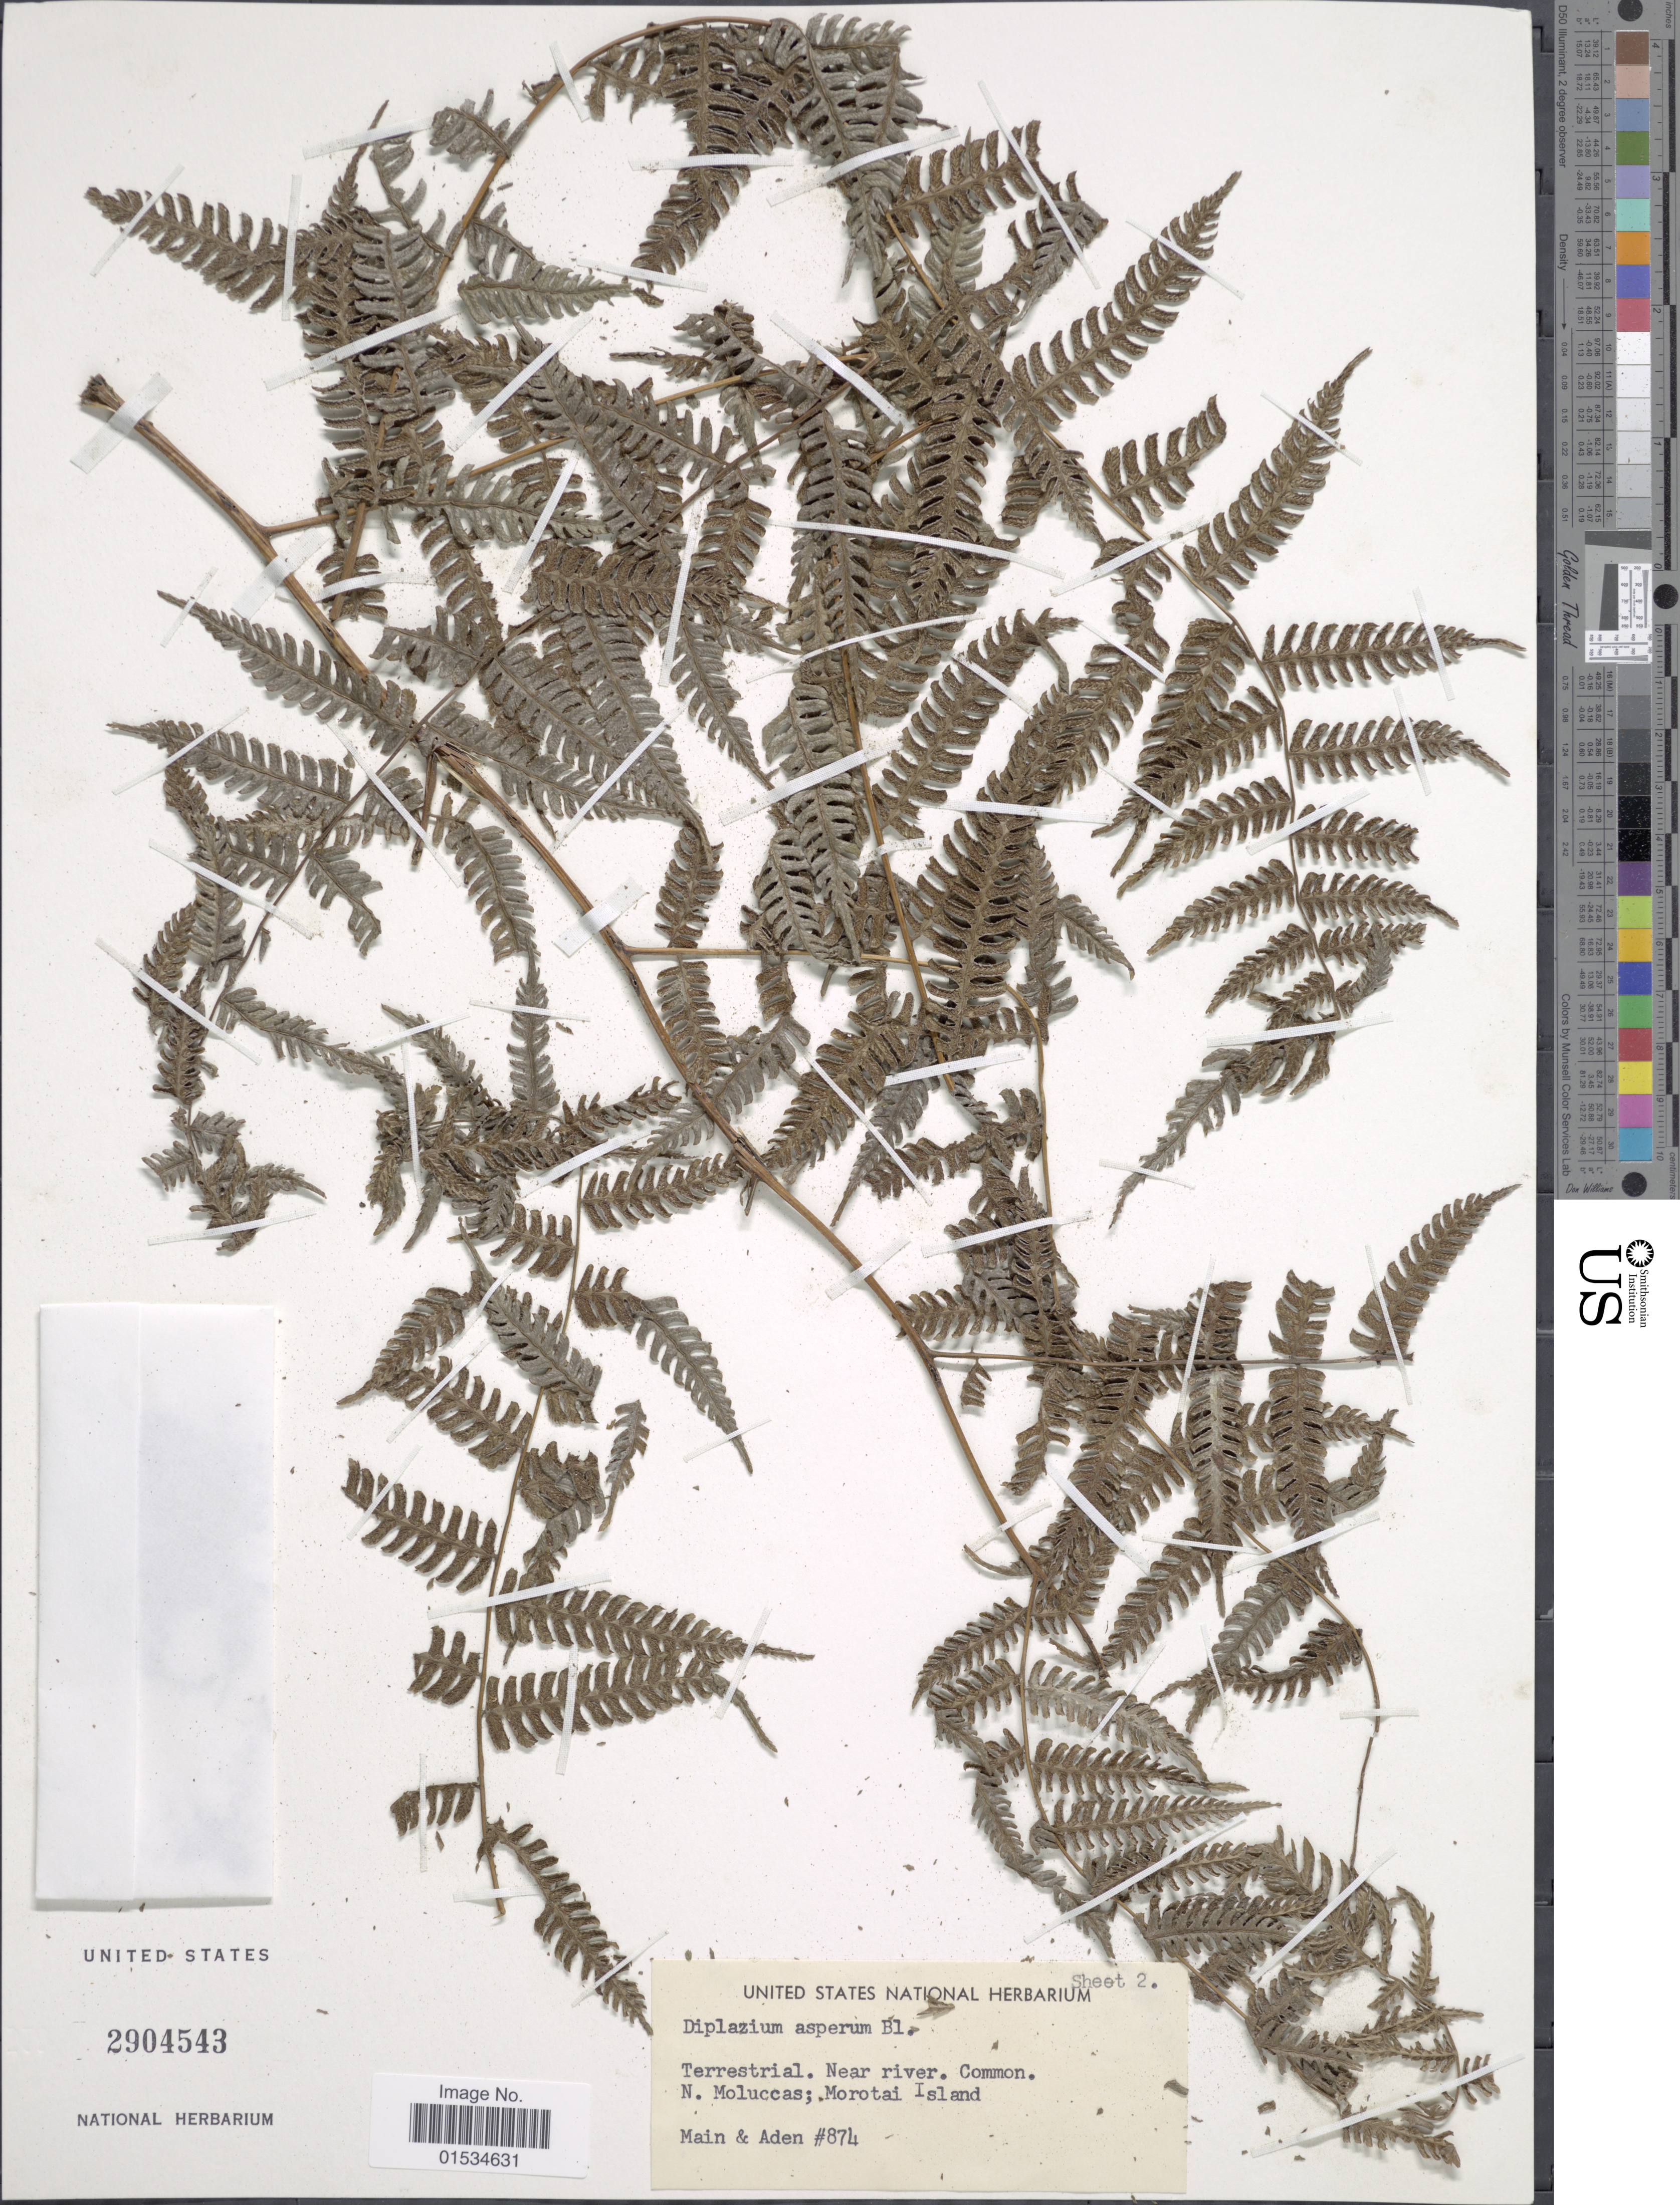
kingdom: Plantae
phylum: Tracheophyta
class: Polypodiopsida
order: Polypodiales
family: Athyriaceae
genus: Diplazium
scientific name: Diplazium asperum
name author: Blume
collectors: -. Main & -- Aden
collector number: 874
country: Indonesia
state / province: Maluku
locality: Terrestrial, Near River, N. Moluccas; Morotai Island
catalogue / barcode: US 2904543